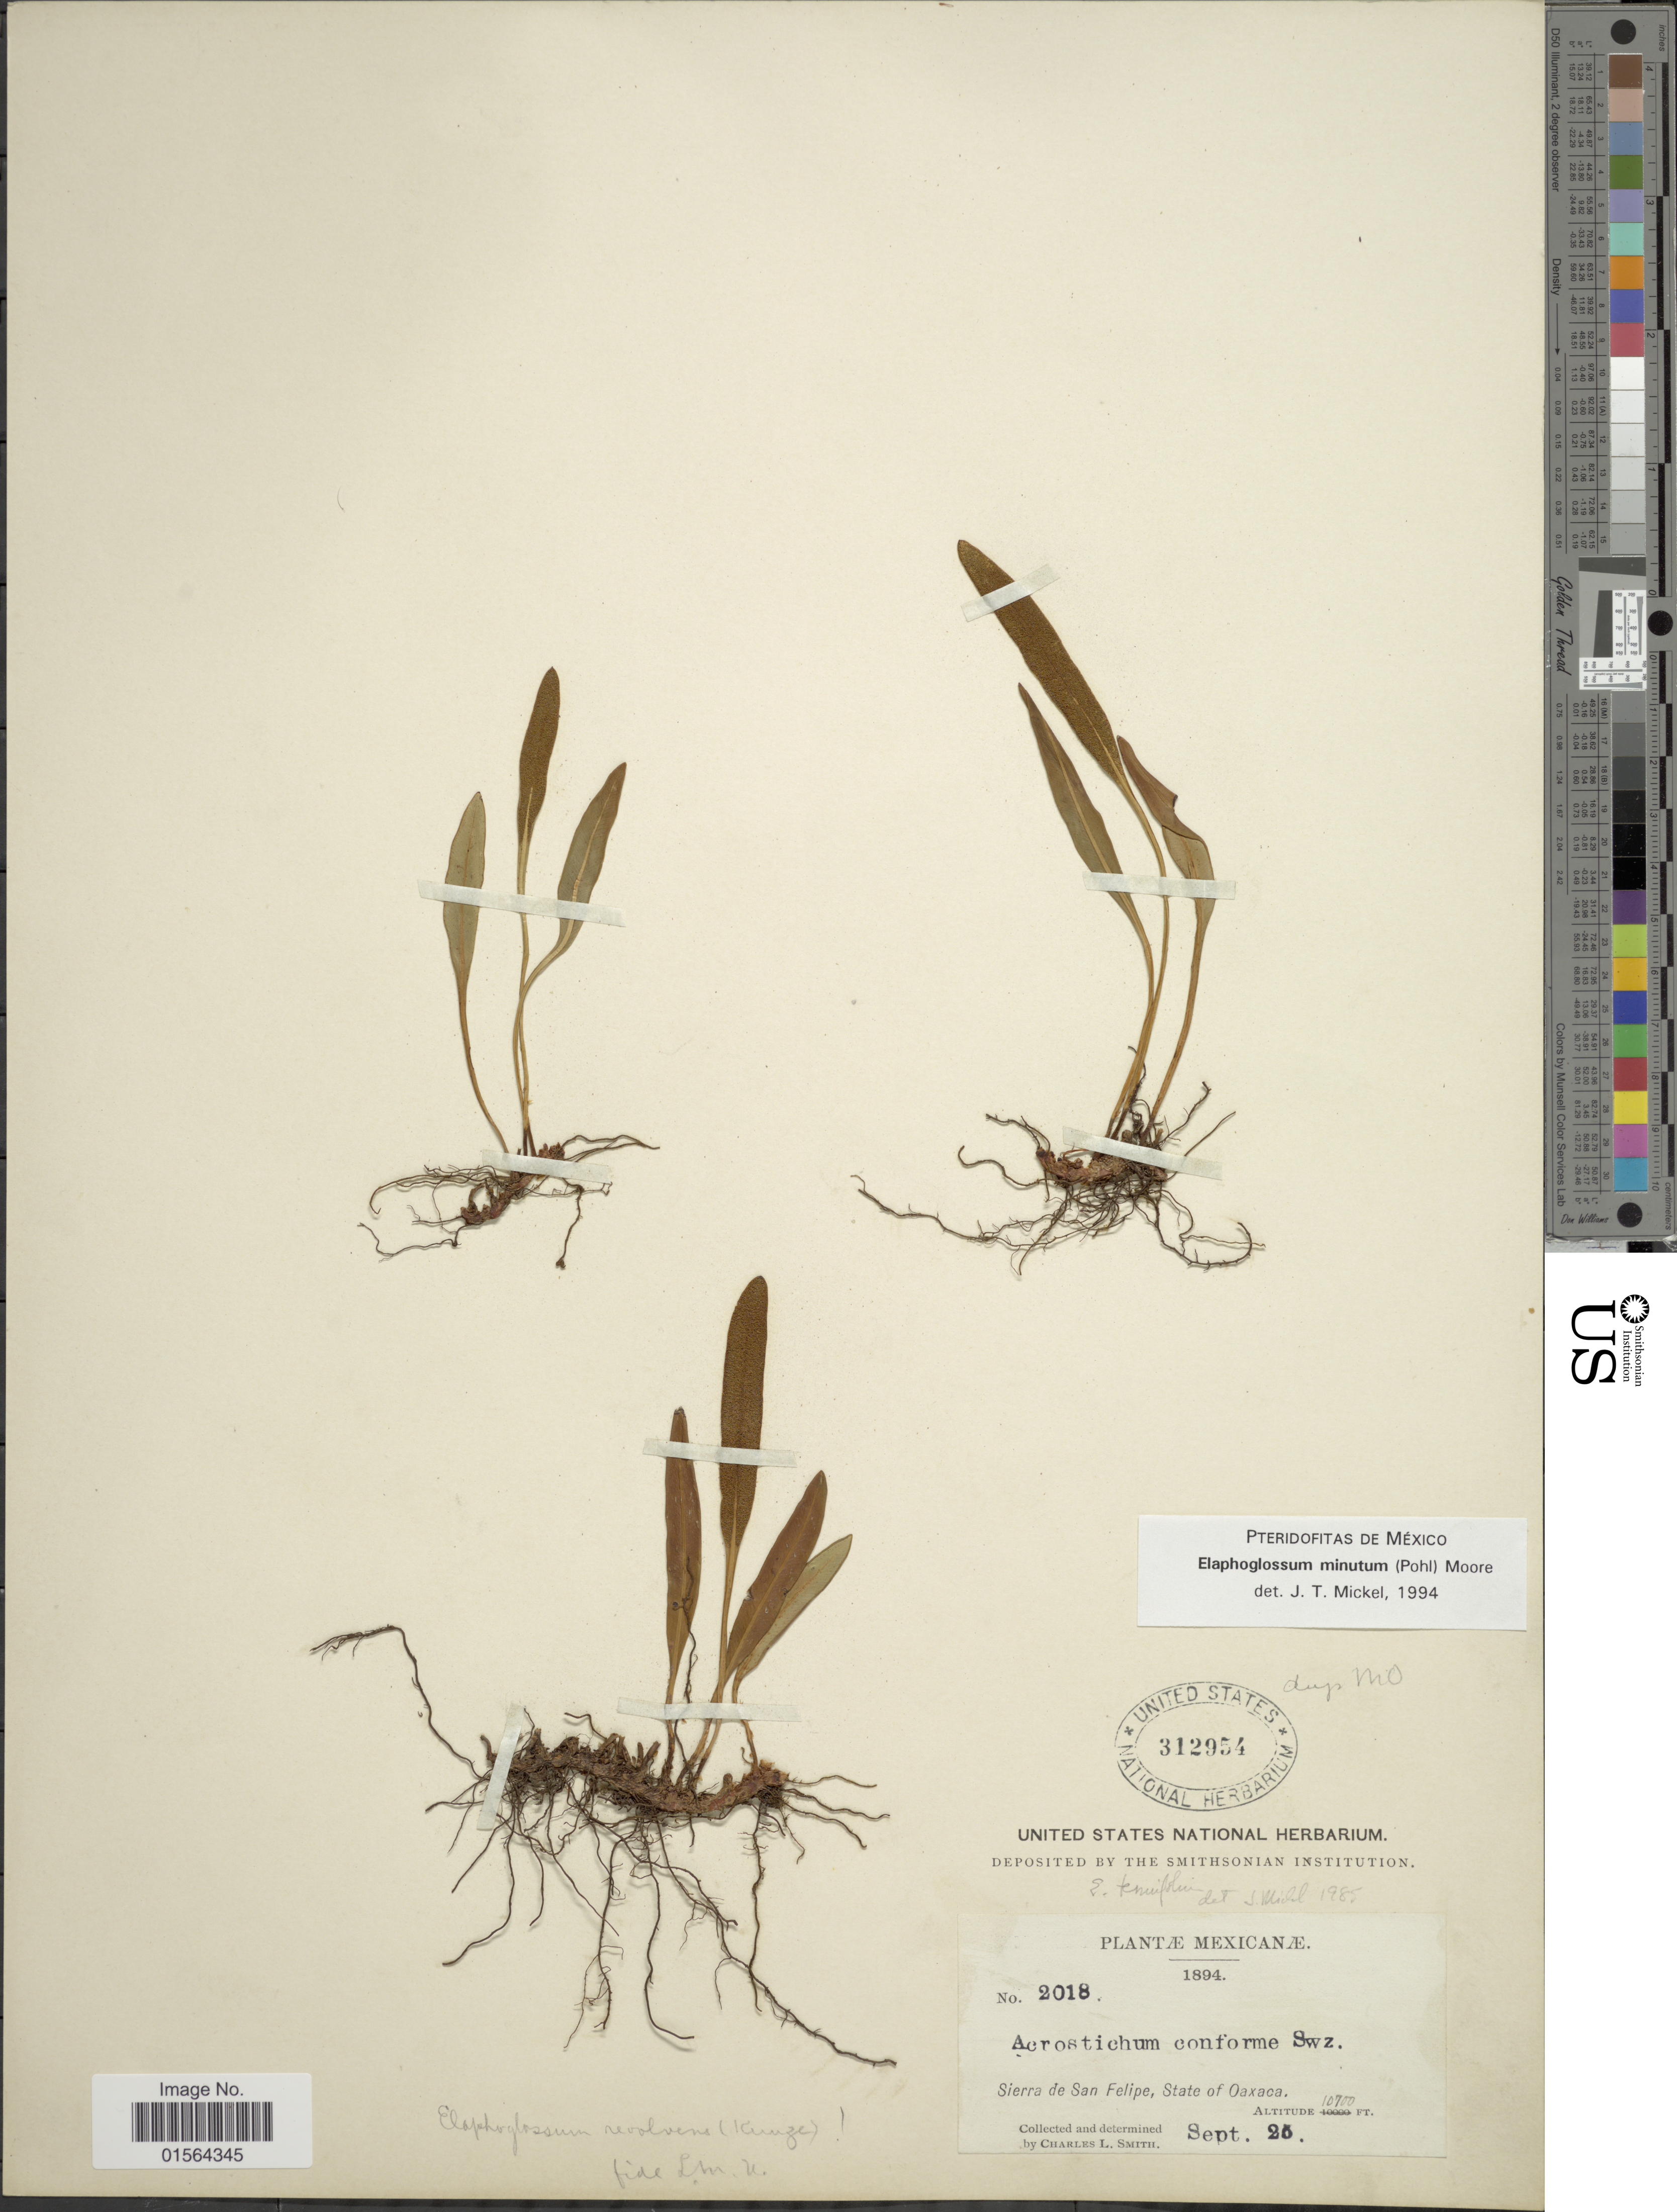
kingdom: Plantae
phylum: Tracheophyta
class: Polypodiopsida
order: Polypodiales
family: Dryopteridaceae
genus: Elaphoglossum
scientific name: Elaphoglossum minutum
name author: (Pohl ex Fée) T. Moore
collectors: C. L. Smith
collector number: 2018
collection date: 1894-09-20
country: Mexico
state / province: Oaxaca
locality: Mexicanae, Sierra de San Felipe, State of Oaxaca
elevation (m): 3261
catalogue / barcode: US 312954